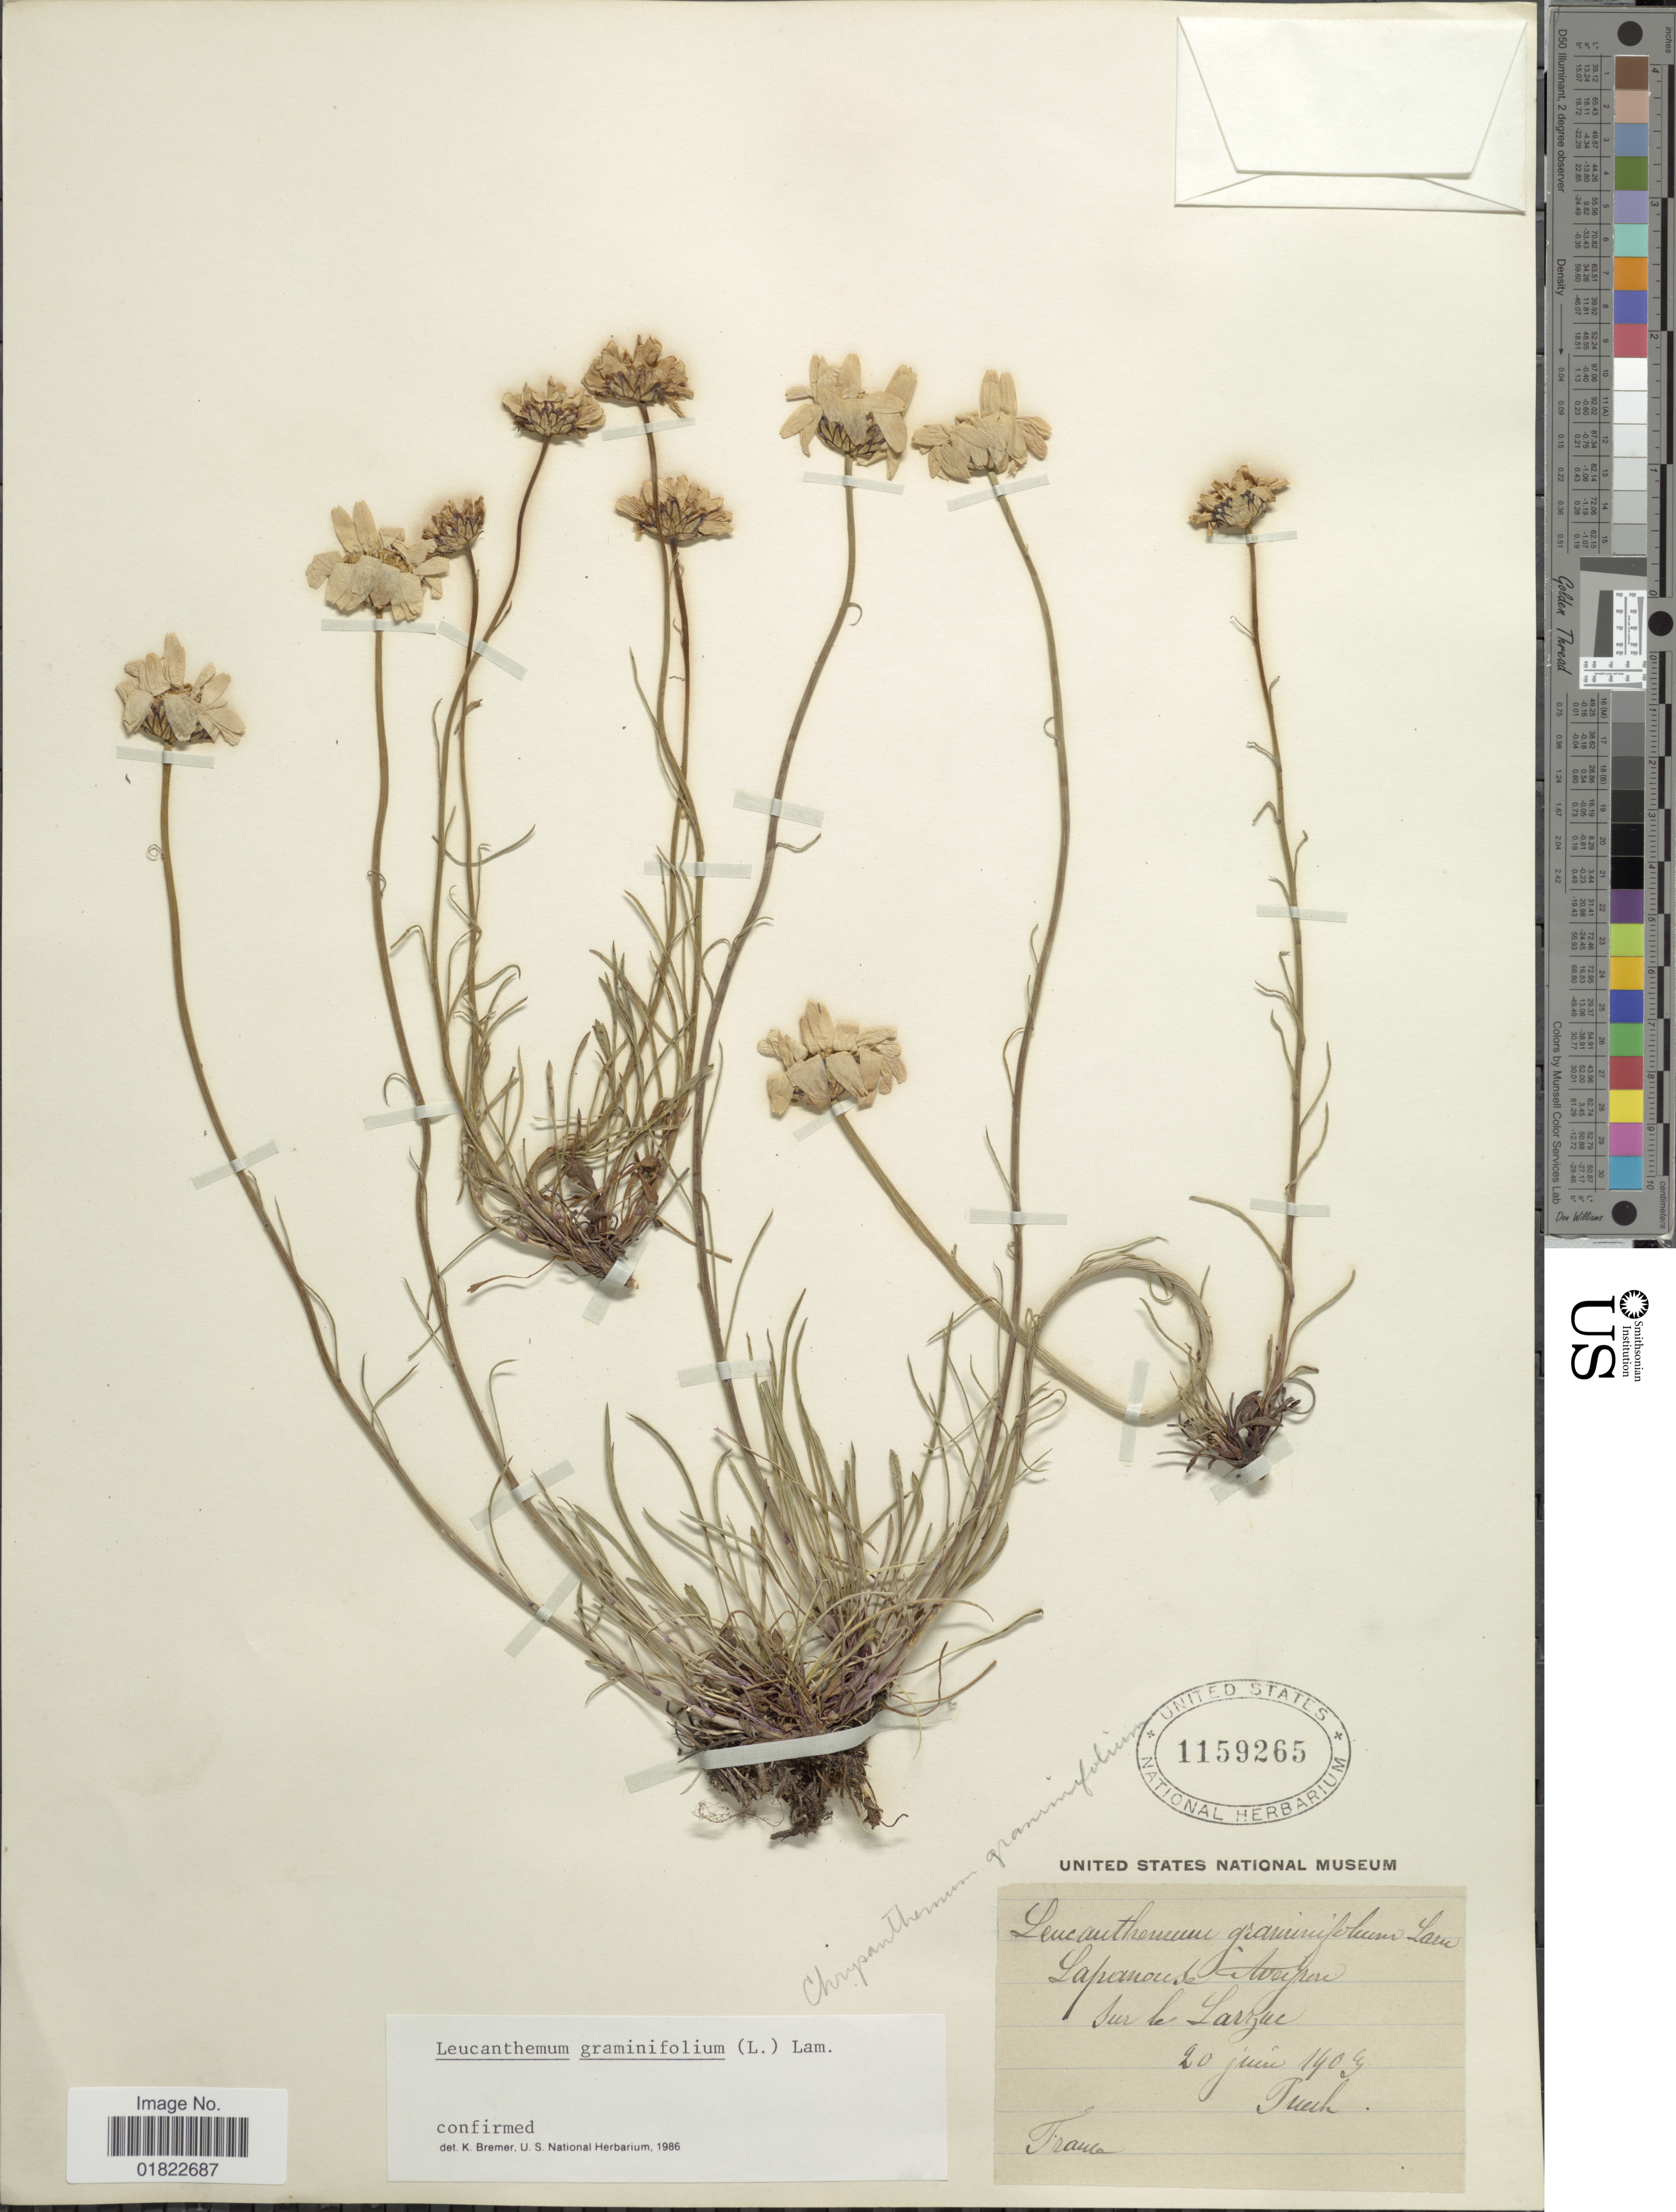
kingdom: Plantae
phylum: Tracheophyta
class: Magnoliopsida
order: Asterales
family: Asteraceae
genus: Leucanthemum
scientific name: Leucanthemum graminifolium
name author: (L.) Lam.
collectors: Guech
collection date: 1909-06-20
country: France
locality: Sur le Sarzue [interpreted].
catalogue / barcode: US 1159265